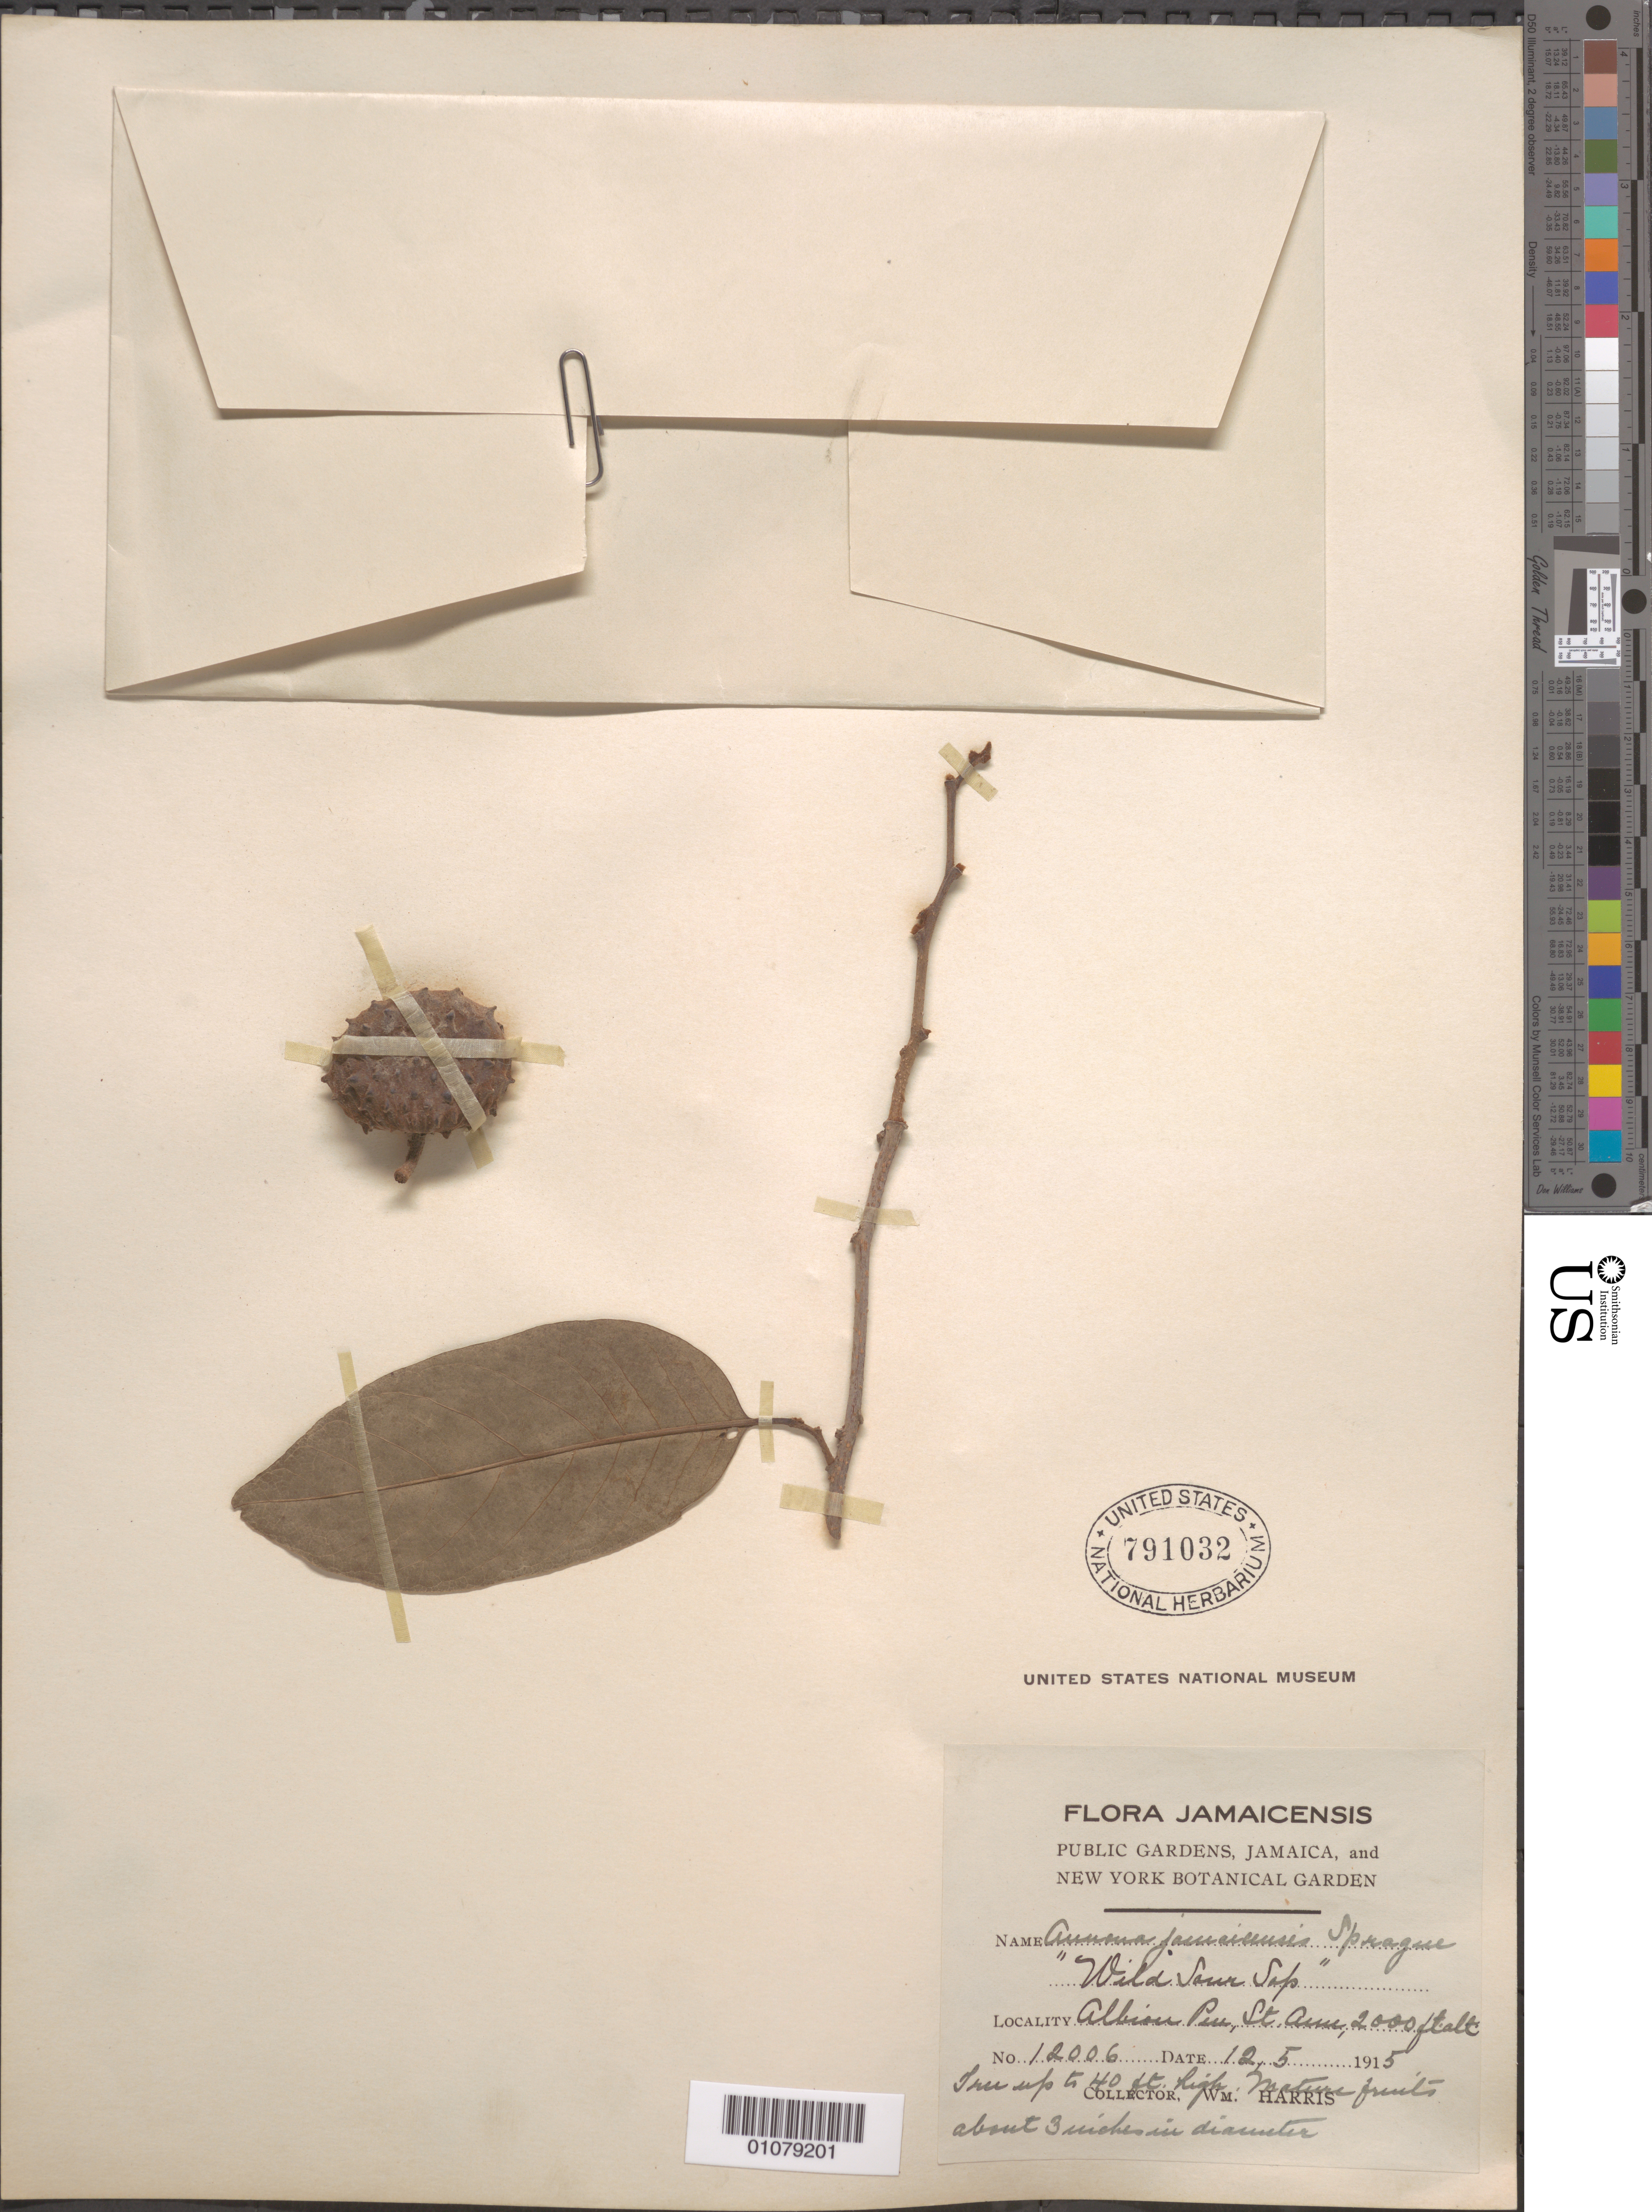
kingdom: Plantae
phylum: Tracheophyta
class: Magnoliopsida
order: Magnoliales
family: Annonaceae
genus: Annona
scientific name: Annona jamaicensis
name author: Sprague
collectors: W. Harris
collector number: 12006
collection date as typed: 12 May 1915 or 05 Dec 1915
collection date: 1915-05-12 or 1915-12-05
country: Jamaica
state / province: Saint Ann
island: Jamaica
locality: Albion (hard to read) hill, St Ann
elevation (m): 610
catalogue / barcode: US 791032